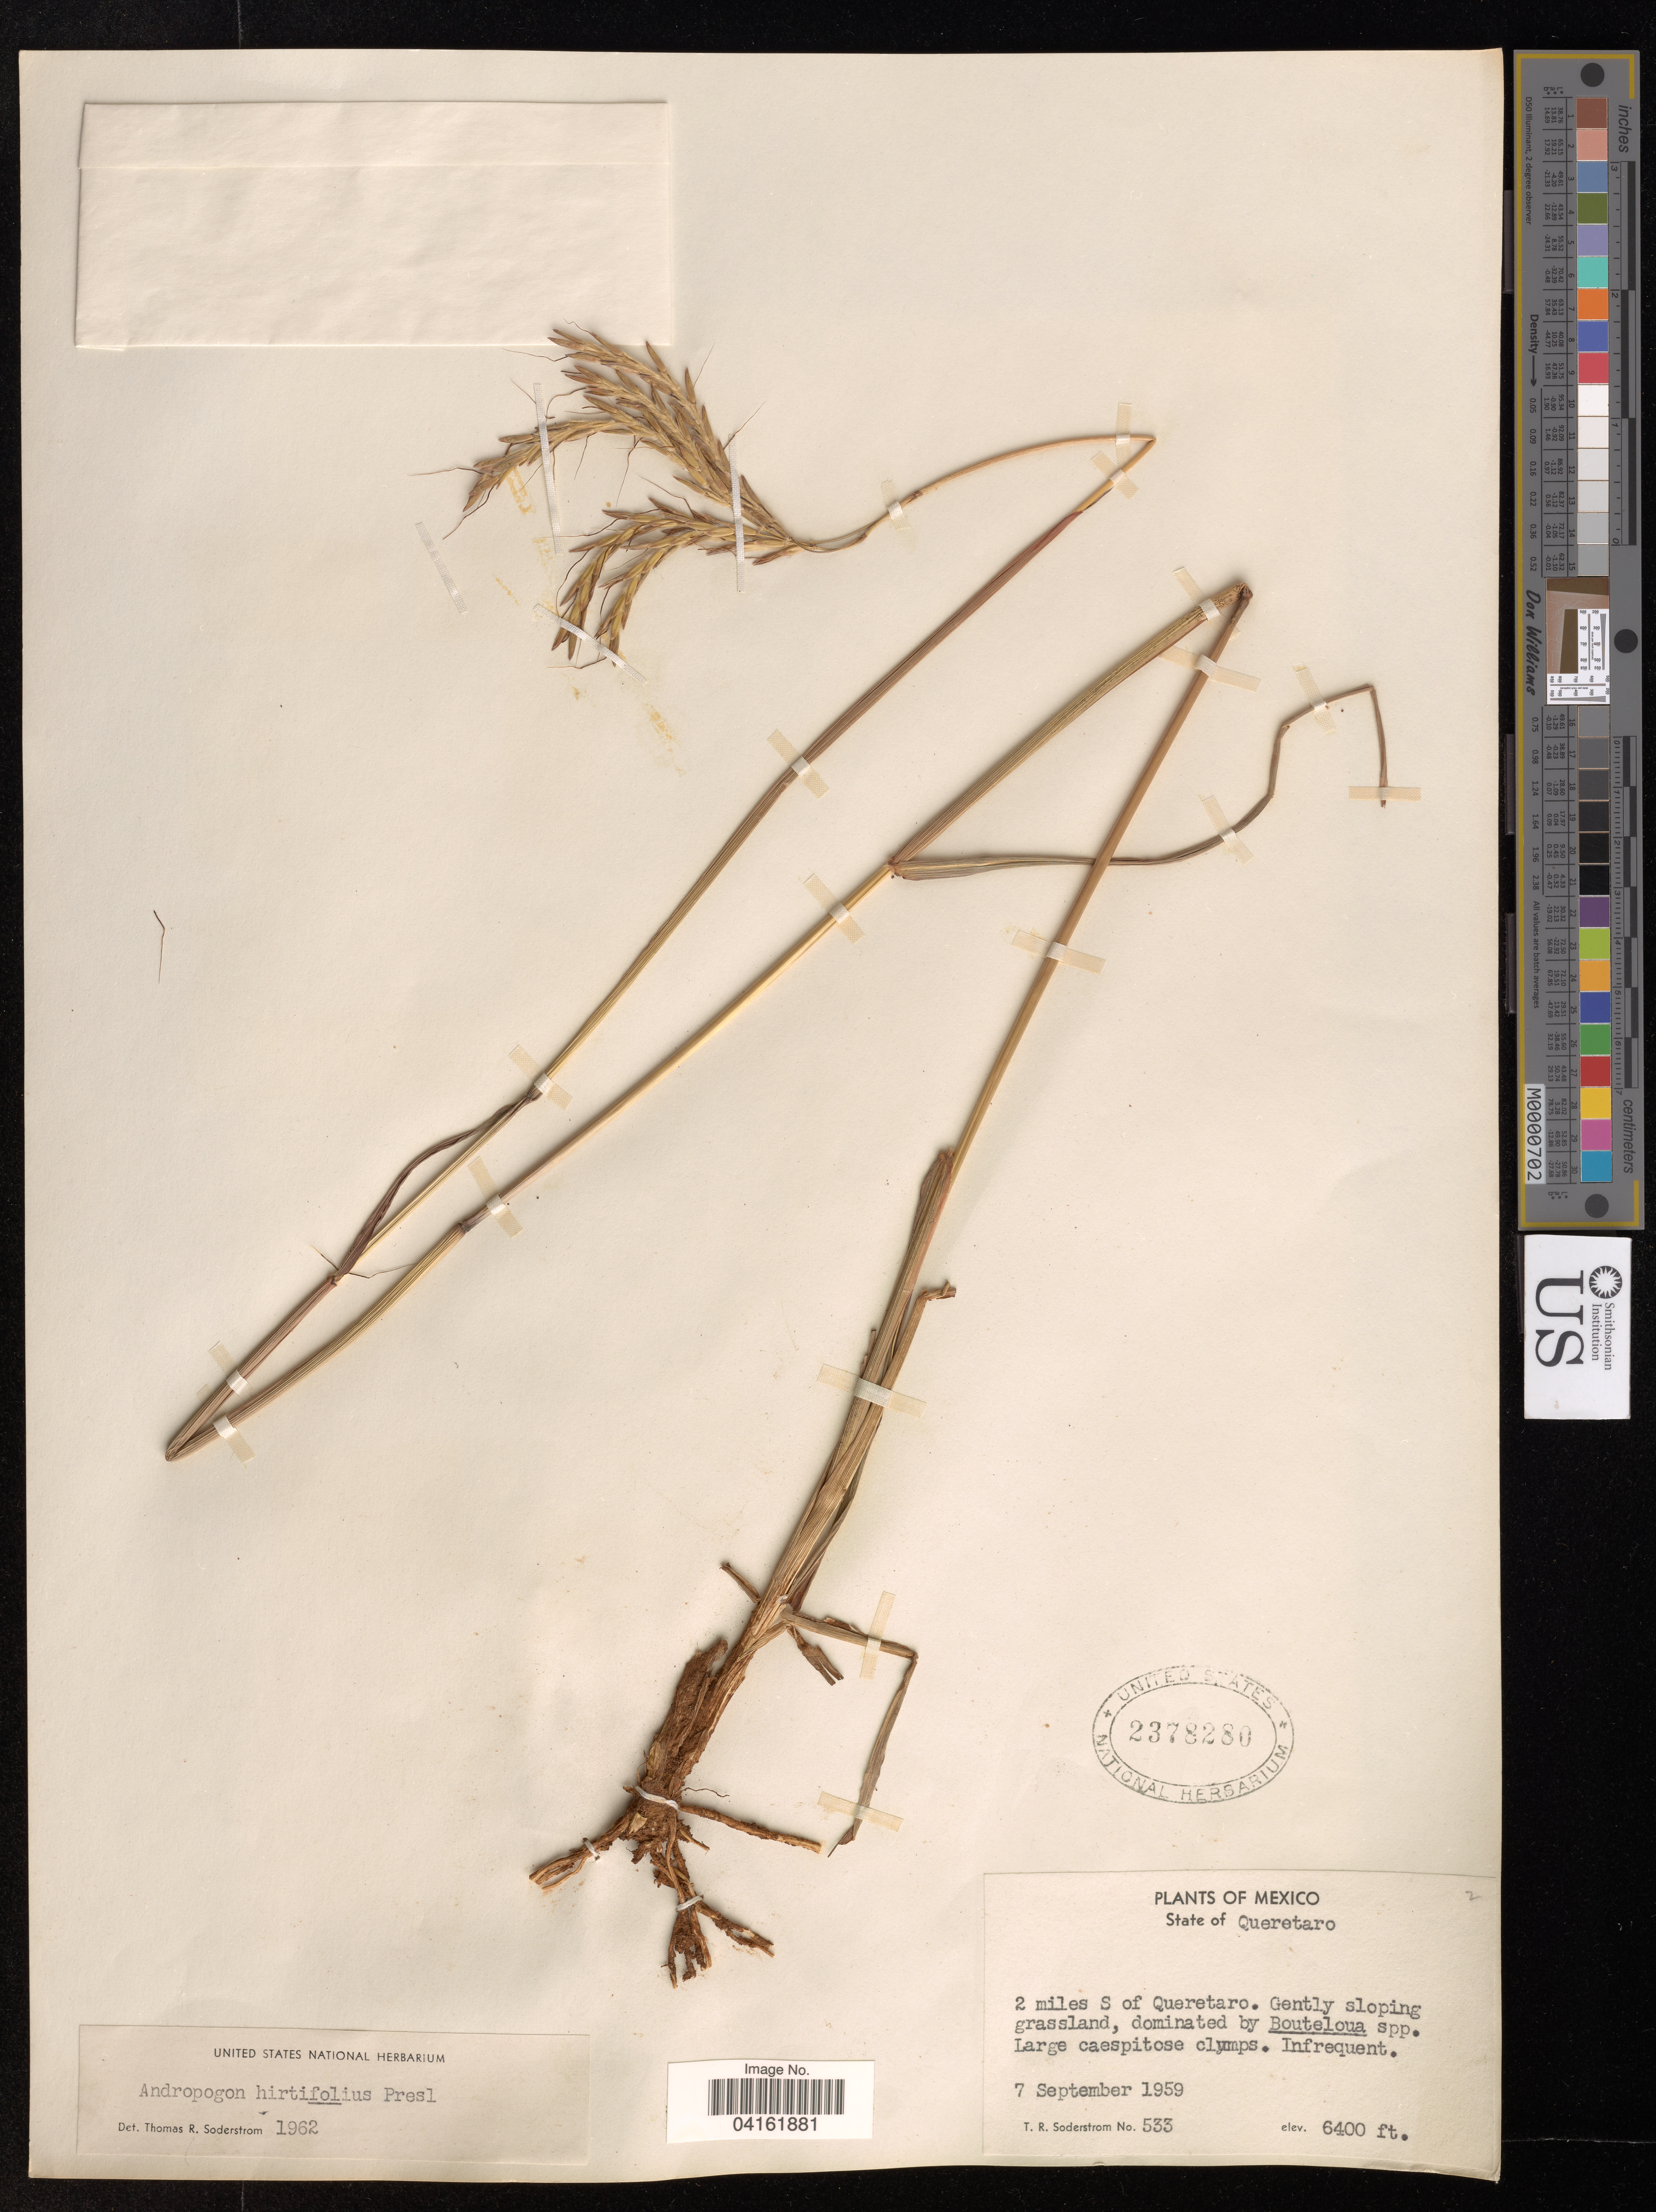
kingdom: Plantae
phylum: Tracheophyta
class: Liliopsida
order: Poales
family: Poaceae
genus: Andropogon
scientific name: Andropogon hirtifolius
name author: C. Presl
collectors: T. R. Soderstrom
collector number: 533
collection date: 1959-09-07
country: Mexico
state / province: Querétaro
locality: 2 miles S of Queretaro.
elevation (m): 1951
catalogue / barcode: US 2378280